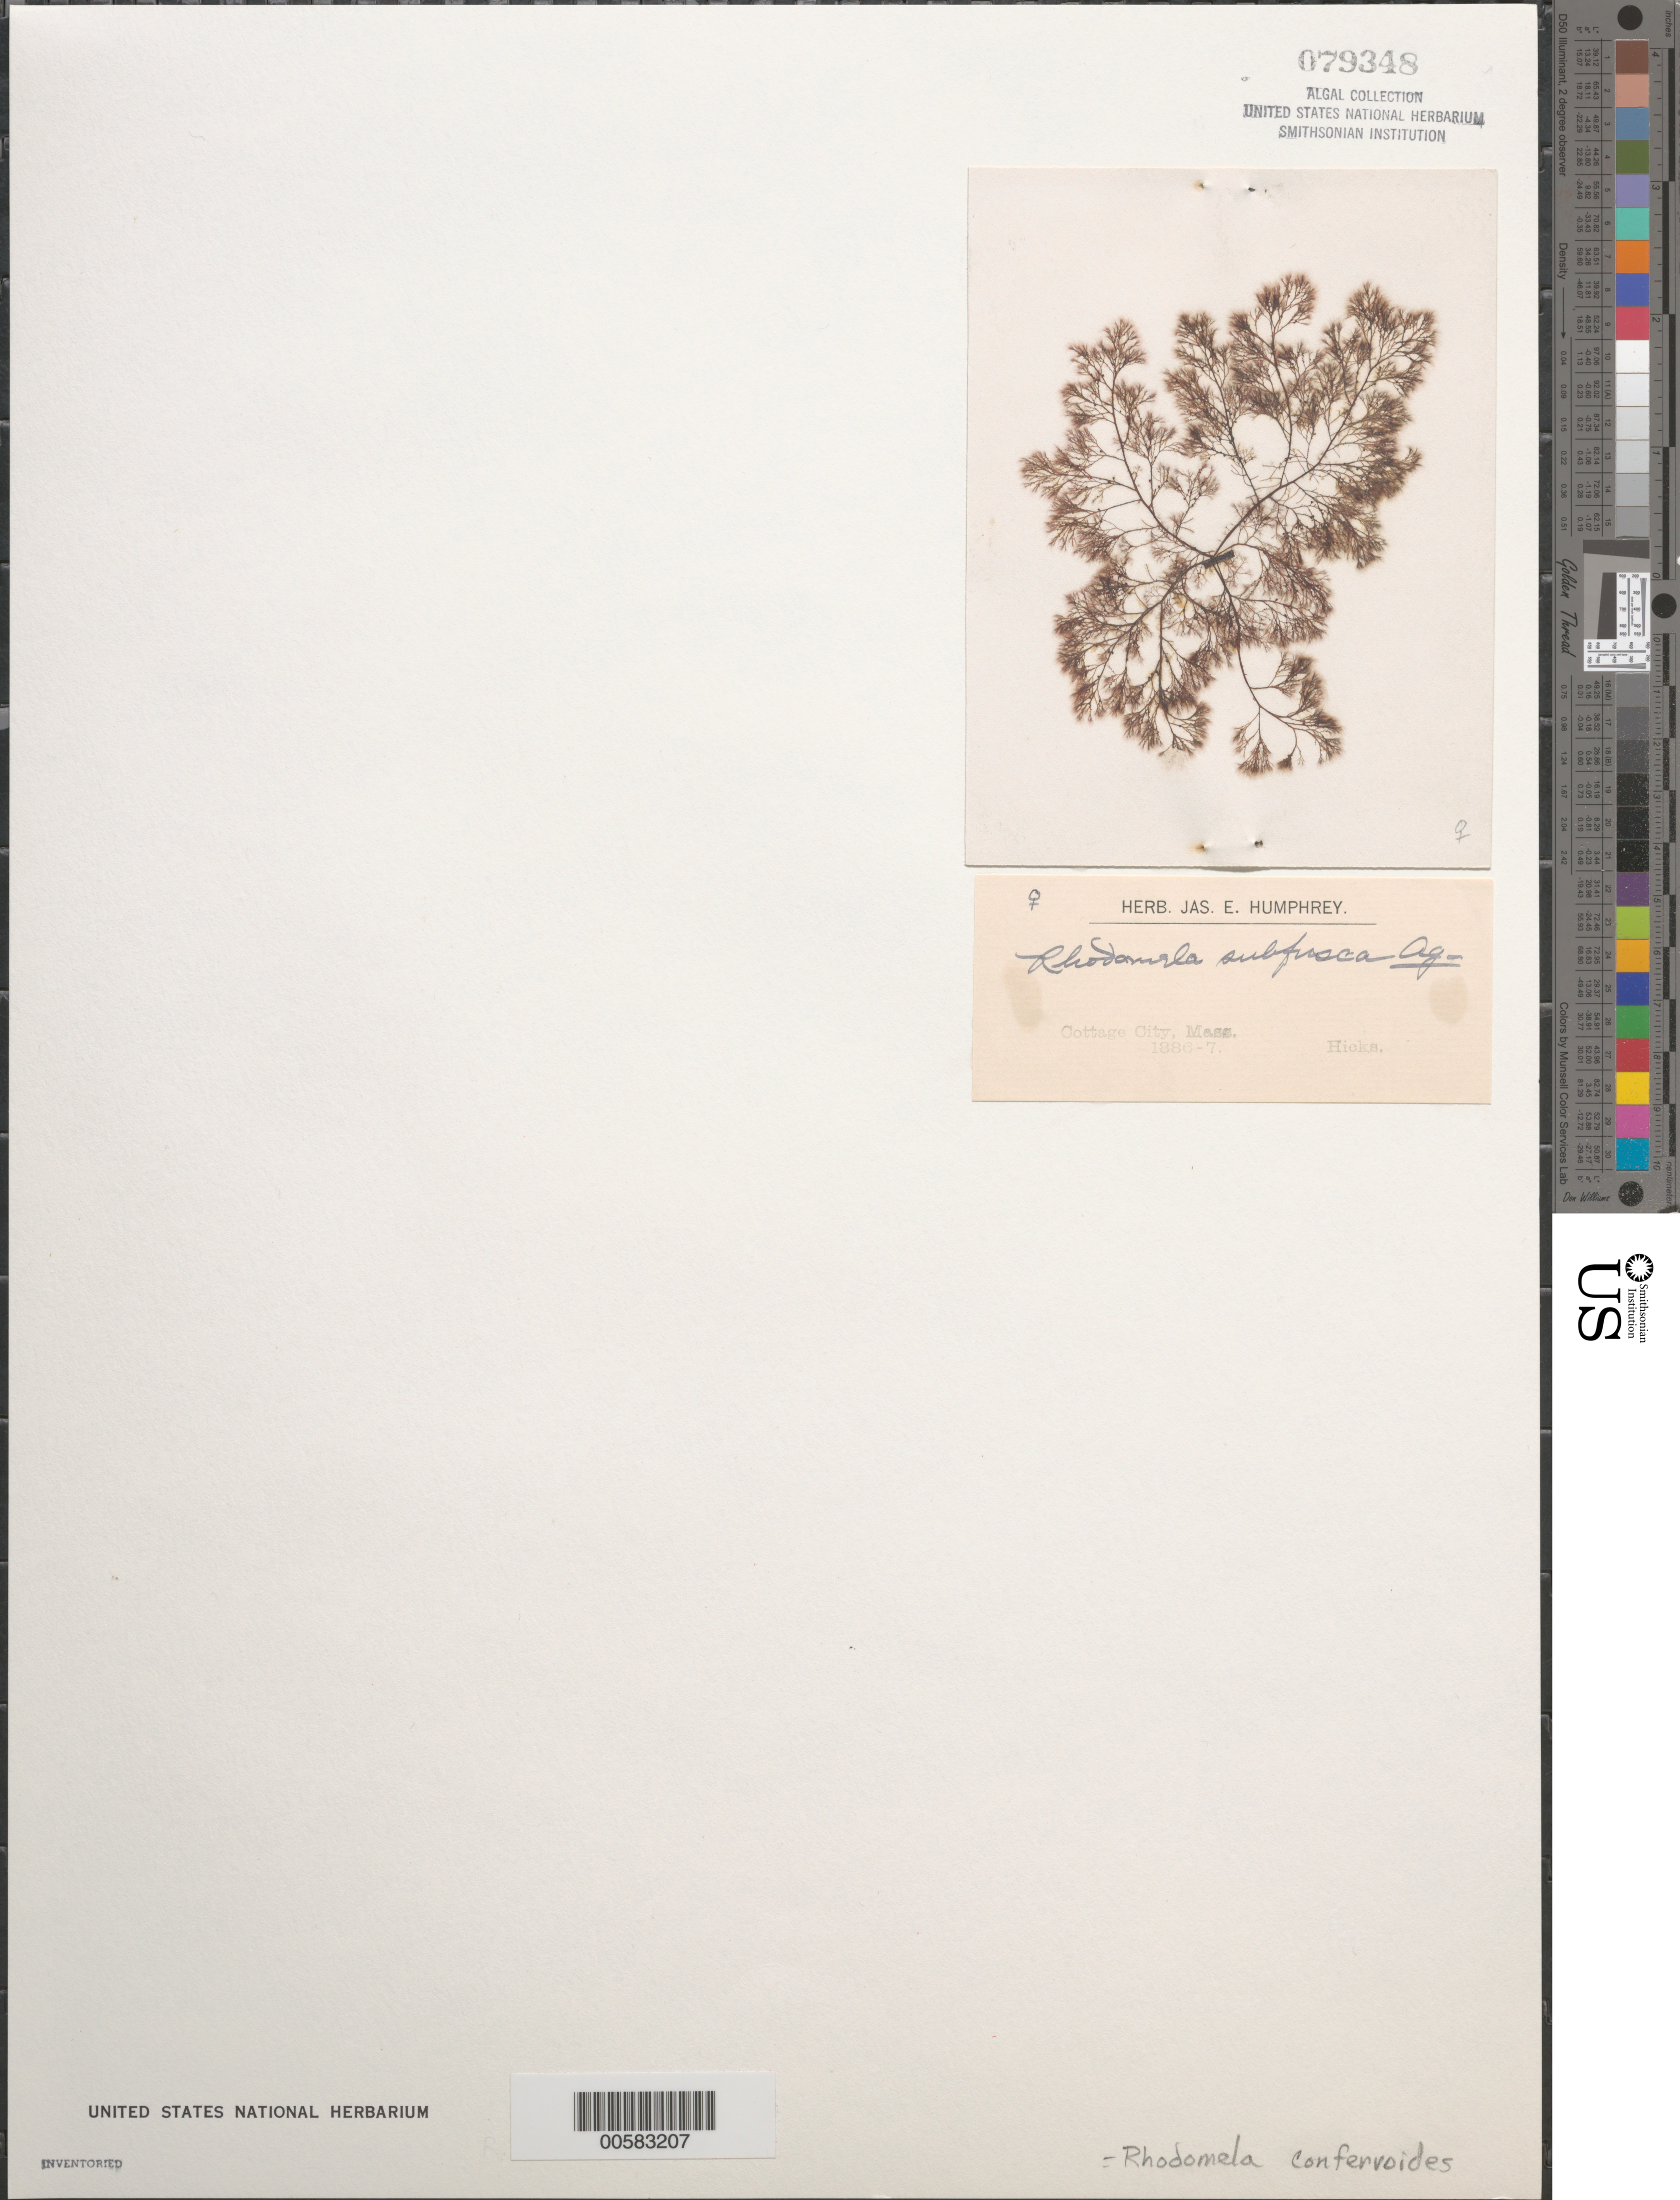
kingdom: Plantae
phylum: Rhodophyta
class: Florideophyceae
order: Ceramiales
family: Rhodomelaceae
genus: Rhodomela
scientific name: Rhodomela confervoides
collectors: -. Hicks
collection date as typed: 1886 or -- --- 1887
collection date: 1886 or 1887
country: United States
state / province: Massachusetts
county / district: Dukes County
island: Martha's Vineyard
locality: Cottage City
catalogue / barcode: US 79348